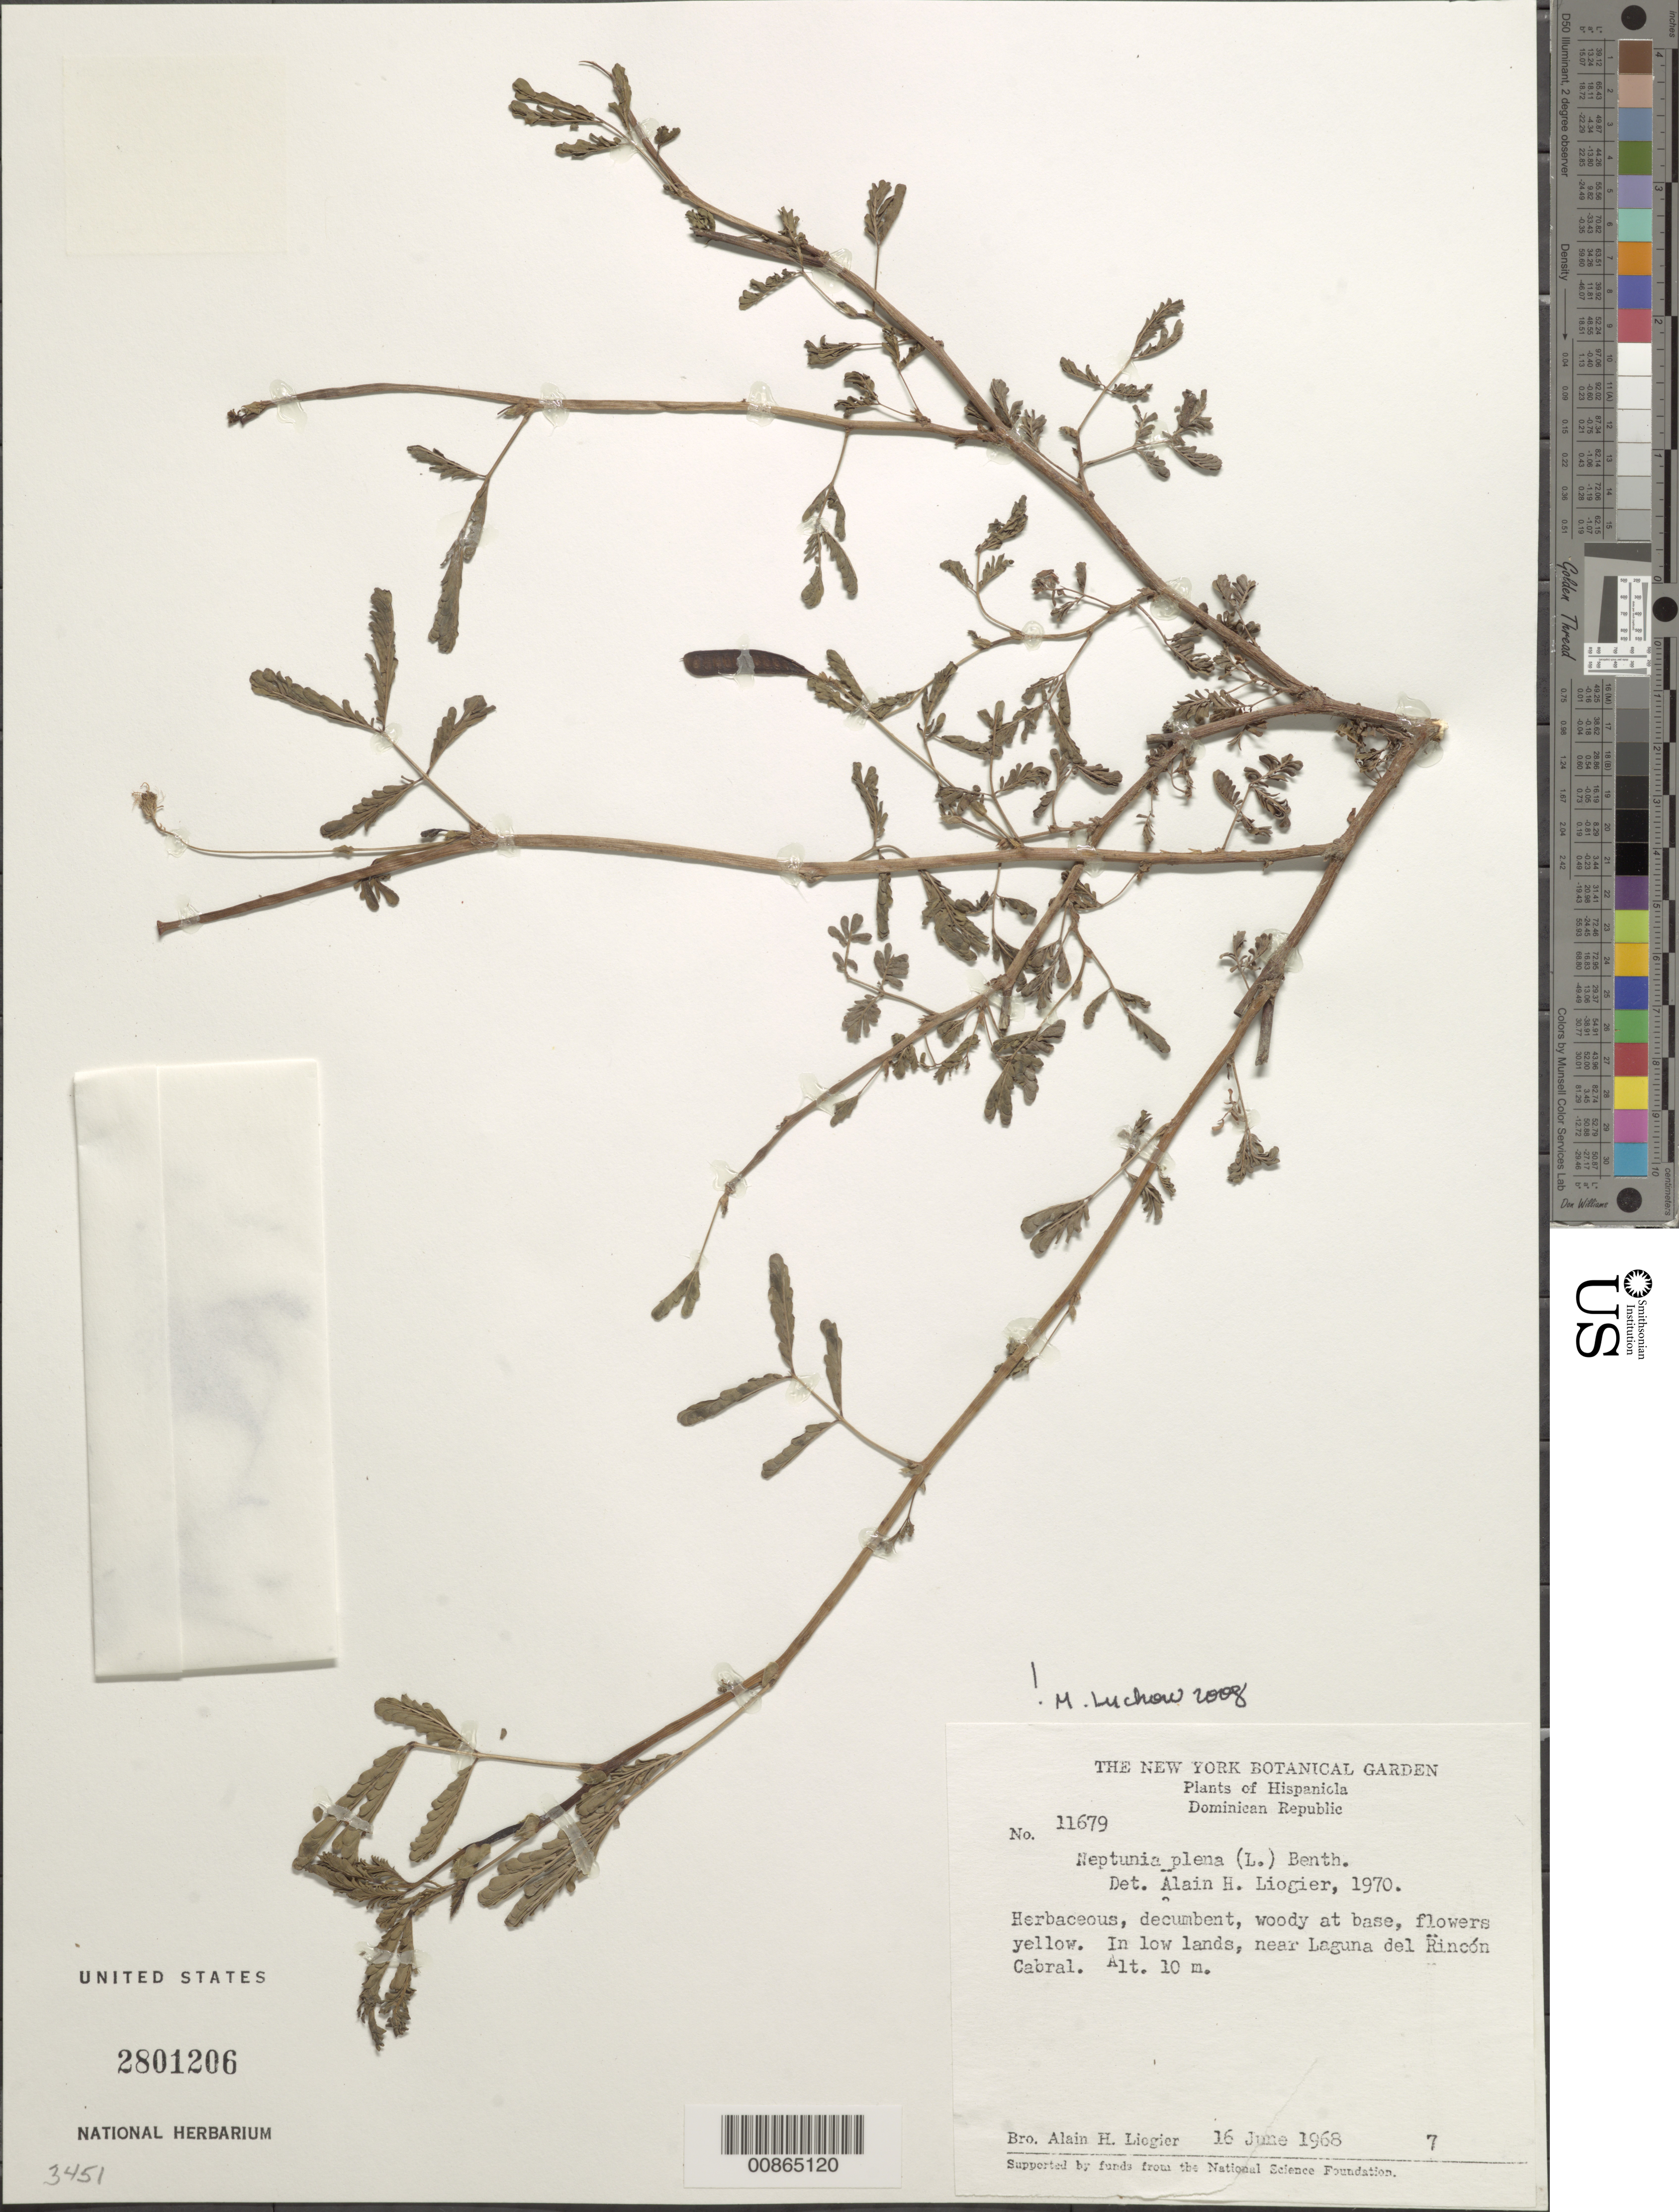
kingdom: Plantae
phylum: Tracheophyta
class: Magnoliopsida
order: Fabales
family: Fabaceae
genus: Neptunia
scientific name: Neptunia plena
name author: (L.) Benth.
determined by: Liogier, Alain H.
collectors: A. H. Liogier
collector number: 11679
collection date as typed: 16 Jun 1968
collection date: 1968-06-16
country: Dominican Republic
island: Hispaniola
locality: Near Laguna del Rincón Cabral.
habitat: In low lands.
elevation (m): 10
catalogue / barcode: US 2801206